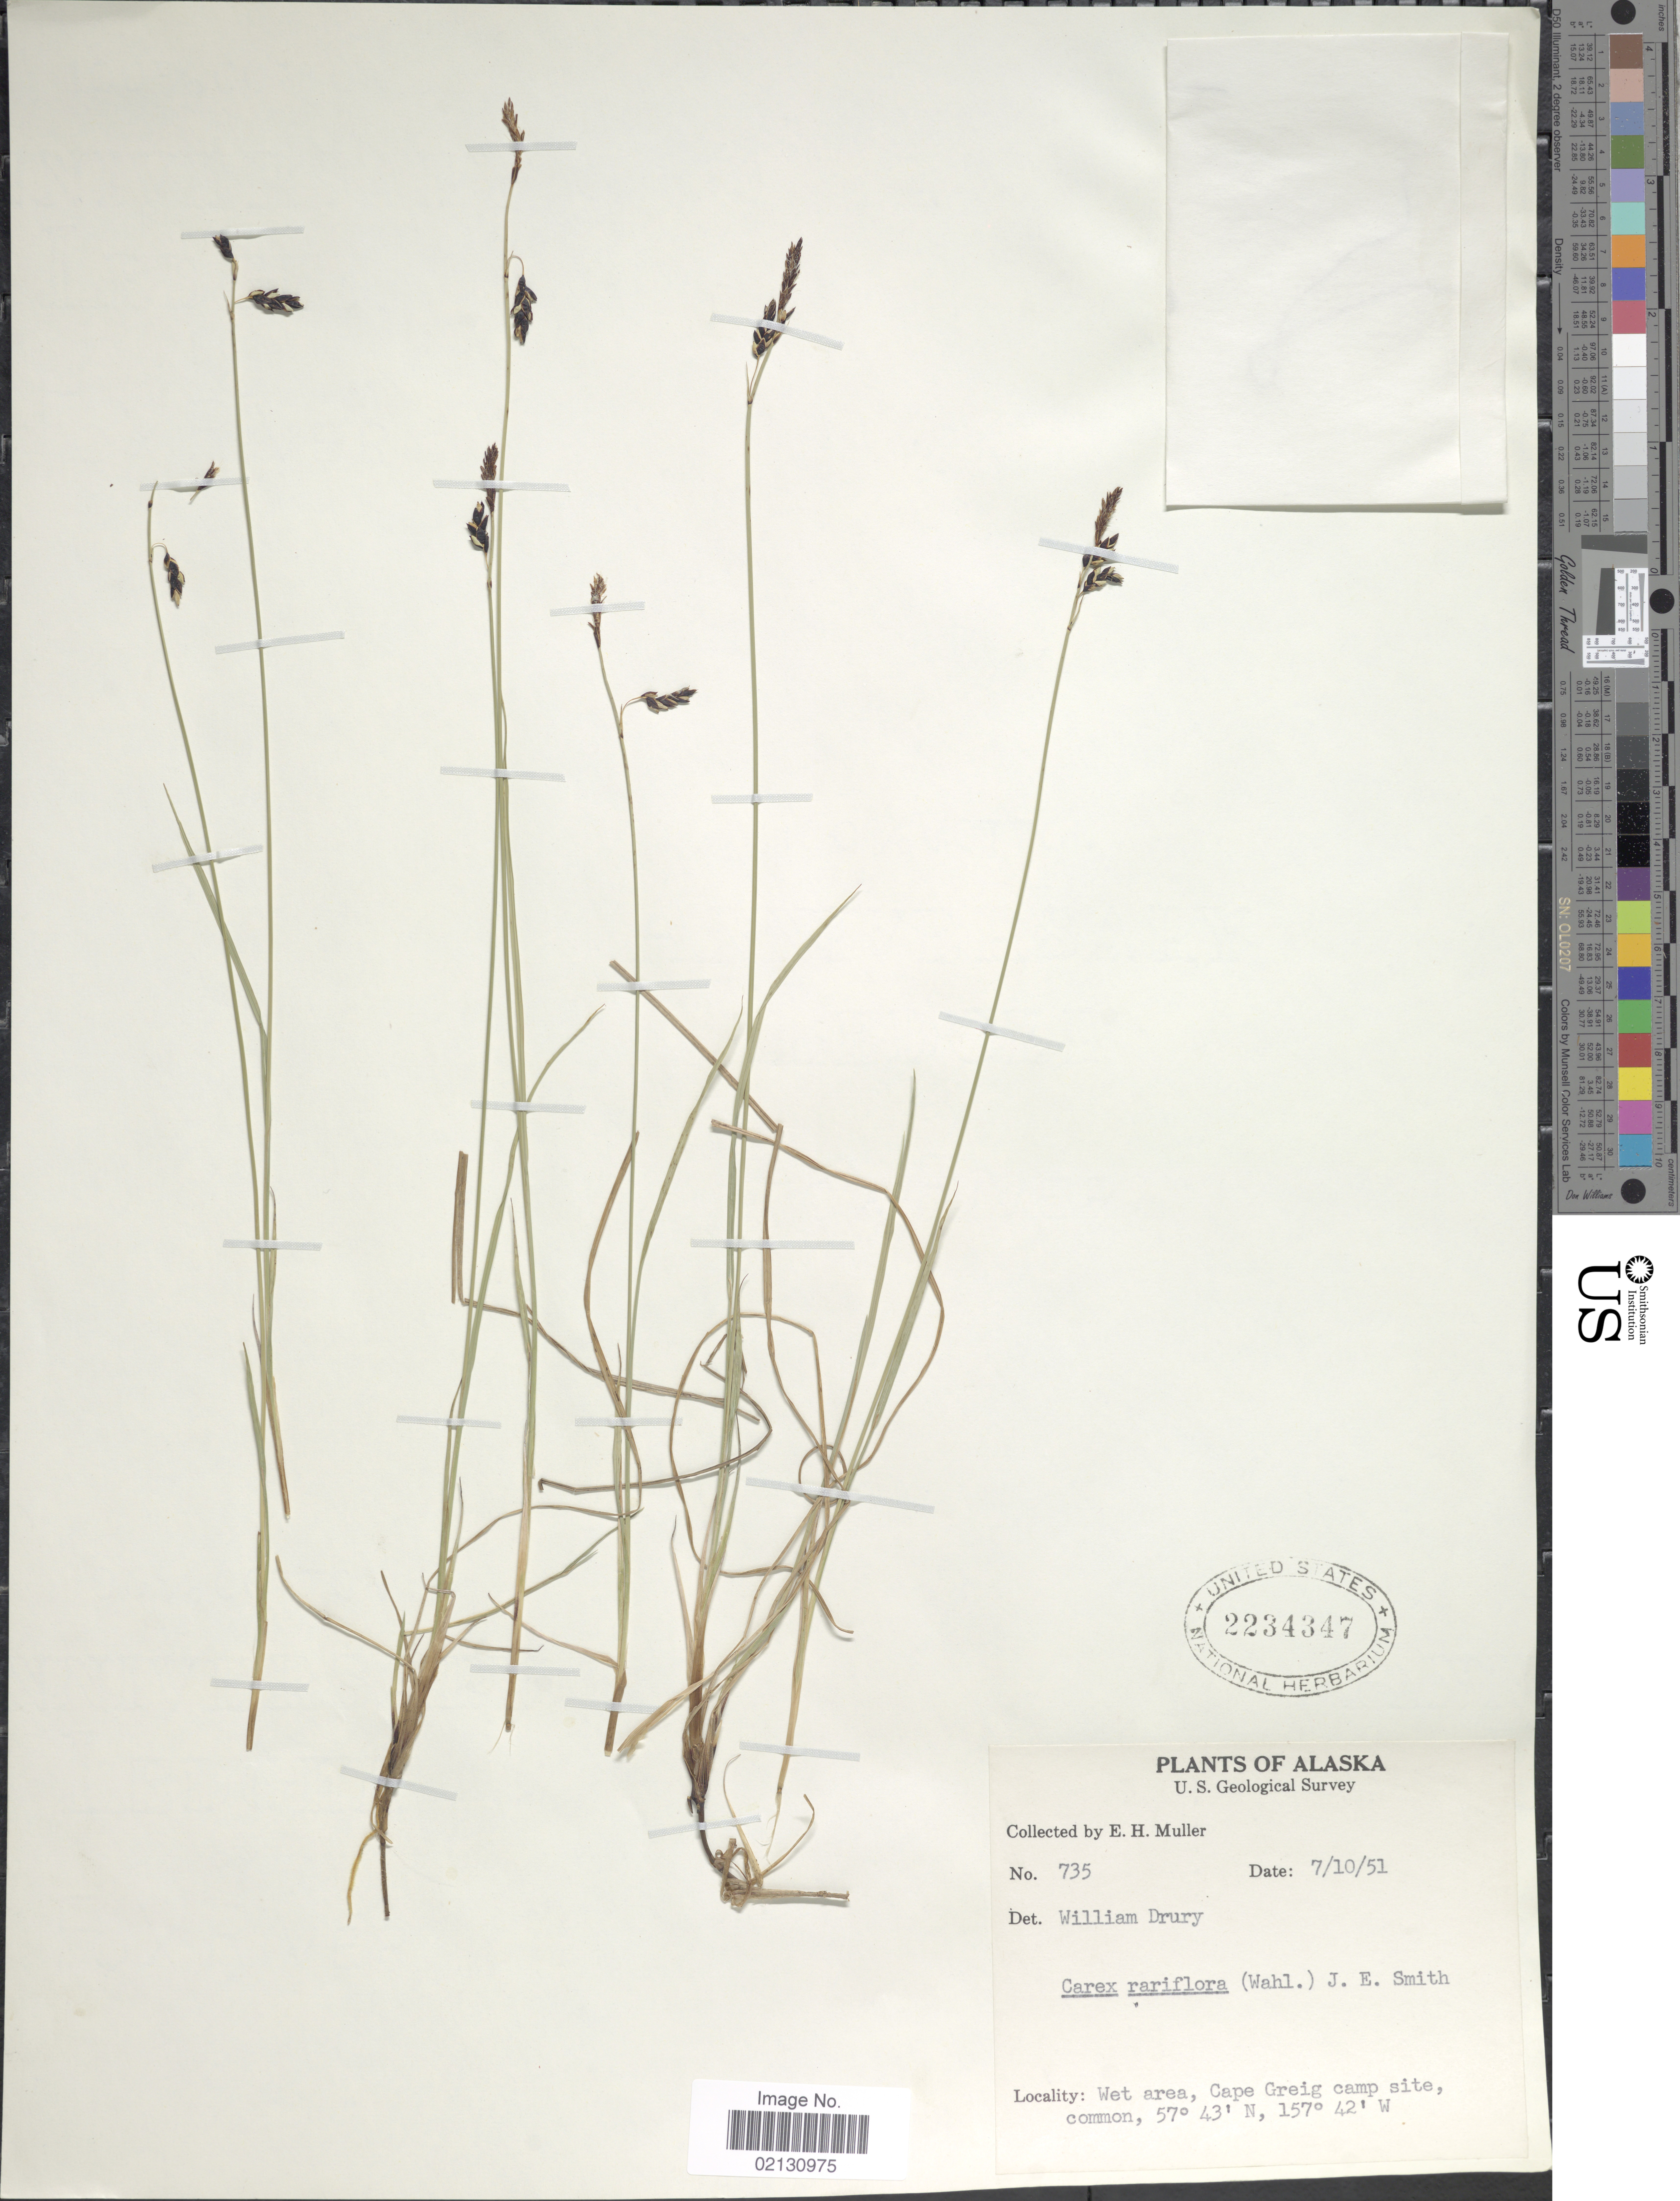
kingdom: Plantae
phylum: Tracheophyta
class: Liliopsida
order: Poales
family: Cyperaceae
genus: Carex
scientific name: Carex rariflora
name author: (Wahlenb.) Sm.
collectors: E. H. Muller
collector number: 735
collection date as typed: Transcribed d/m/y: 10/7/51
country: United States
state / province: Alaska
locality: Cape Greig camp site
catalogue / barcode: US 2234347